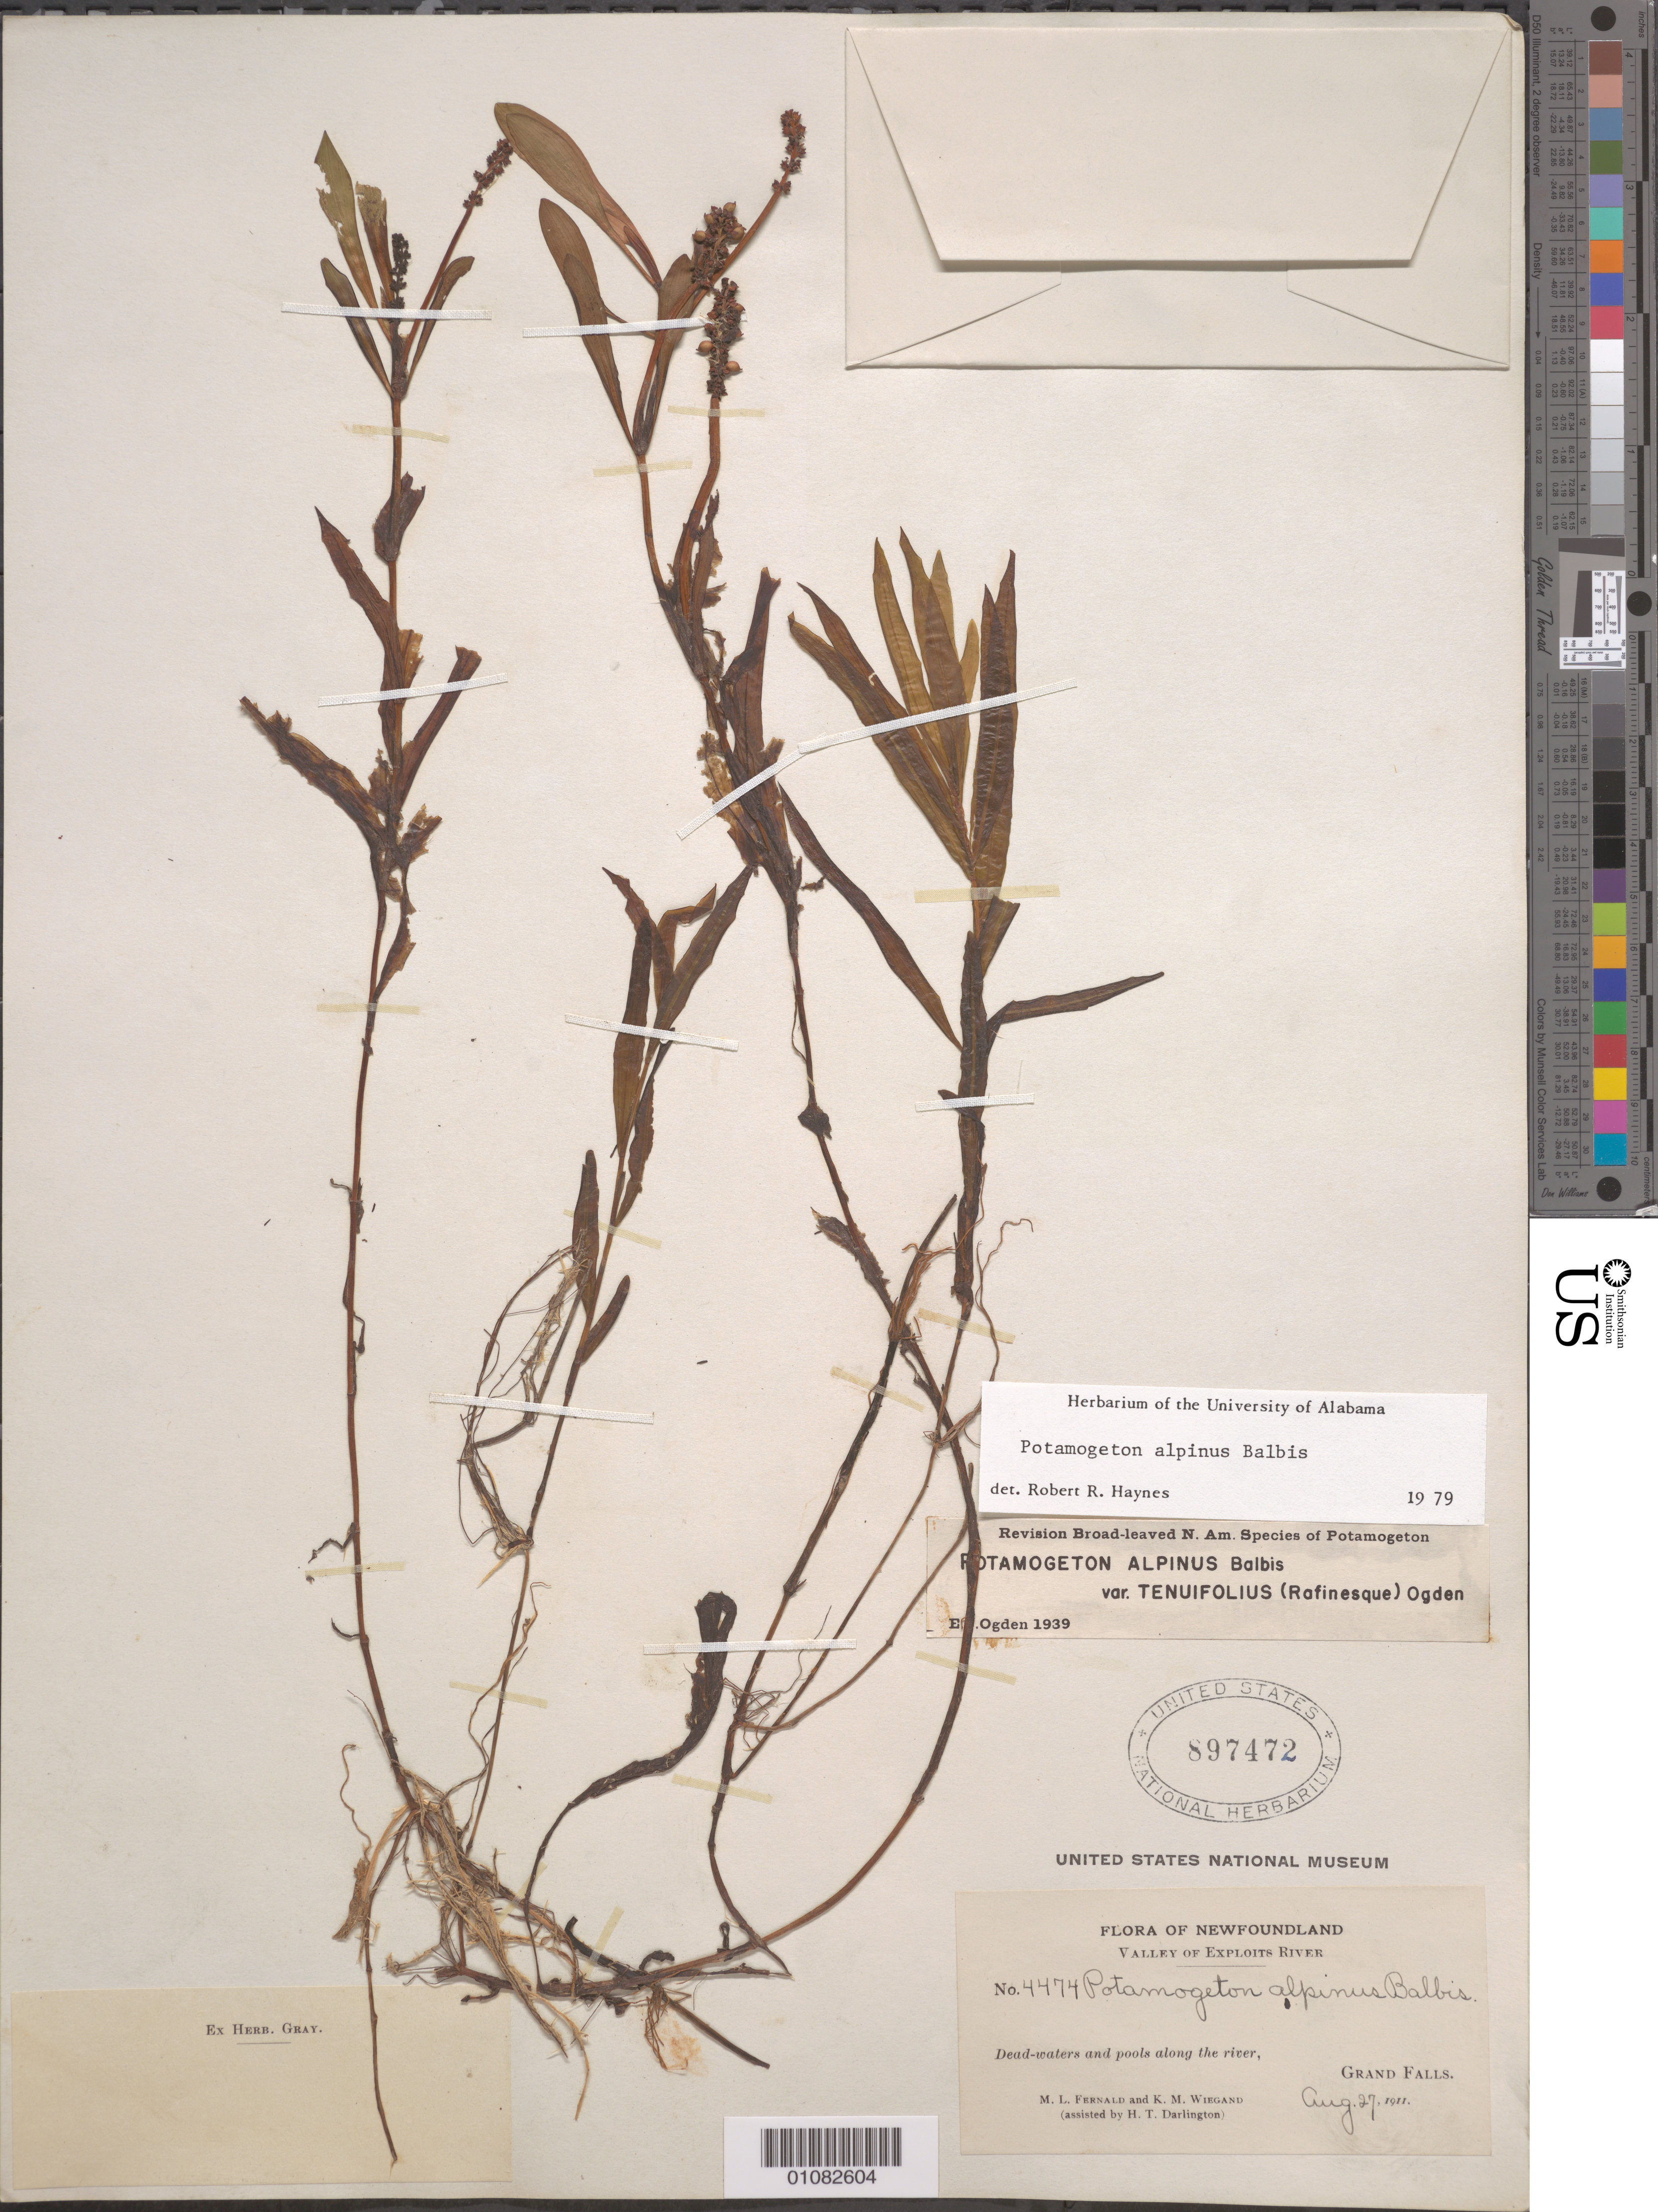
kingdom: Plantae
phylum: Tracheophyta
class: Liliopsida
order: Alismatales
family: Potamogetonaceae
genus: Potamogeton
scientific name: Potamogeton alpinus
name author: Balb.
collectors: M. L. Fernald, K. M. Wiegand & H. Darlington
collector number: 4474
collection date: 1911-08-27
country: Canada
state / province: Newfoundland and Labrador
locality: Grand Falls, valley of Exploits River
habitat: Dead- waters and pools along the river.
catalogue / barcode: US 897472